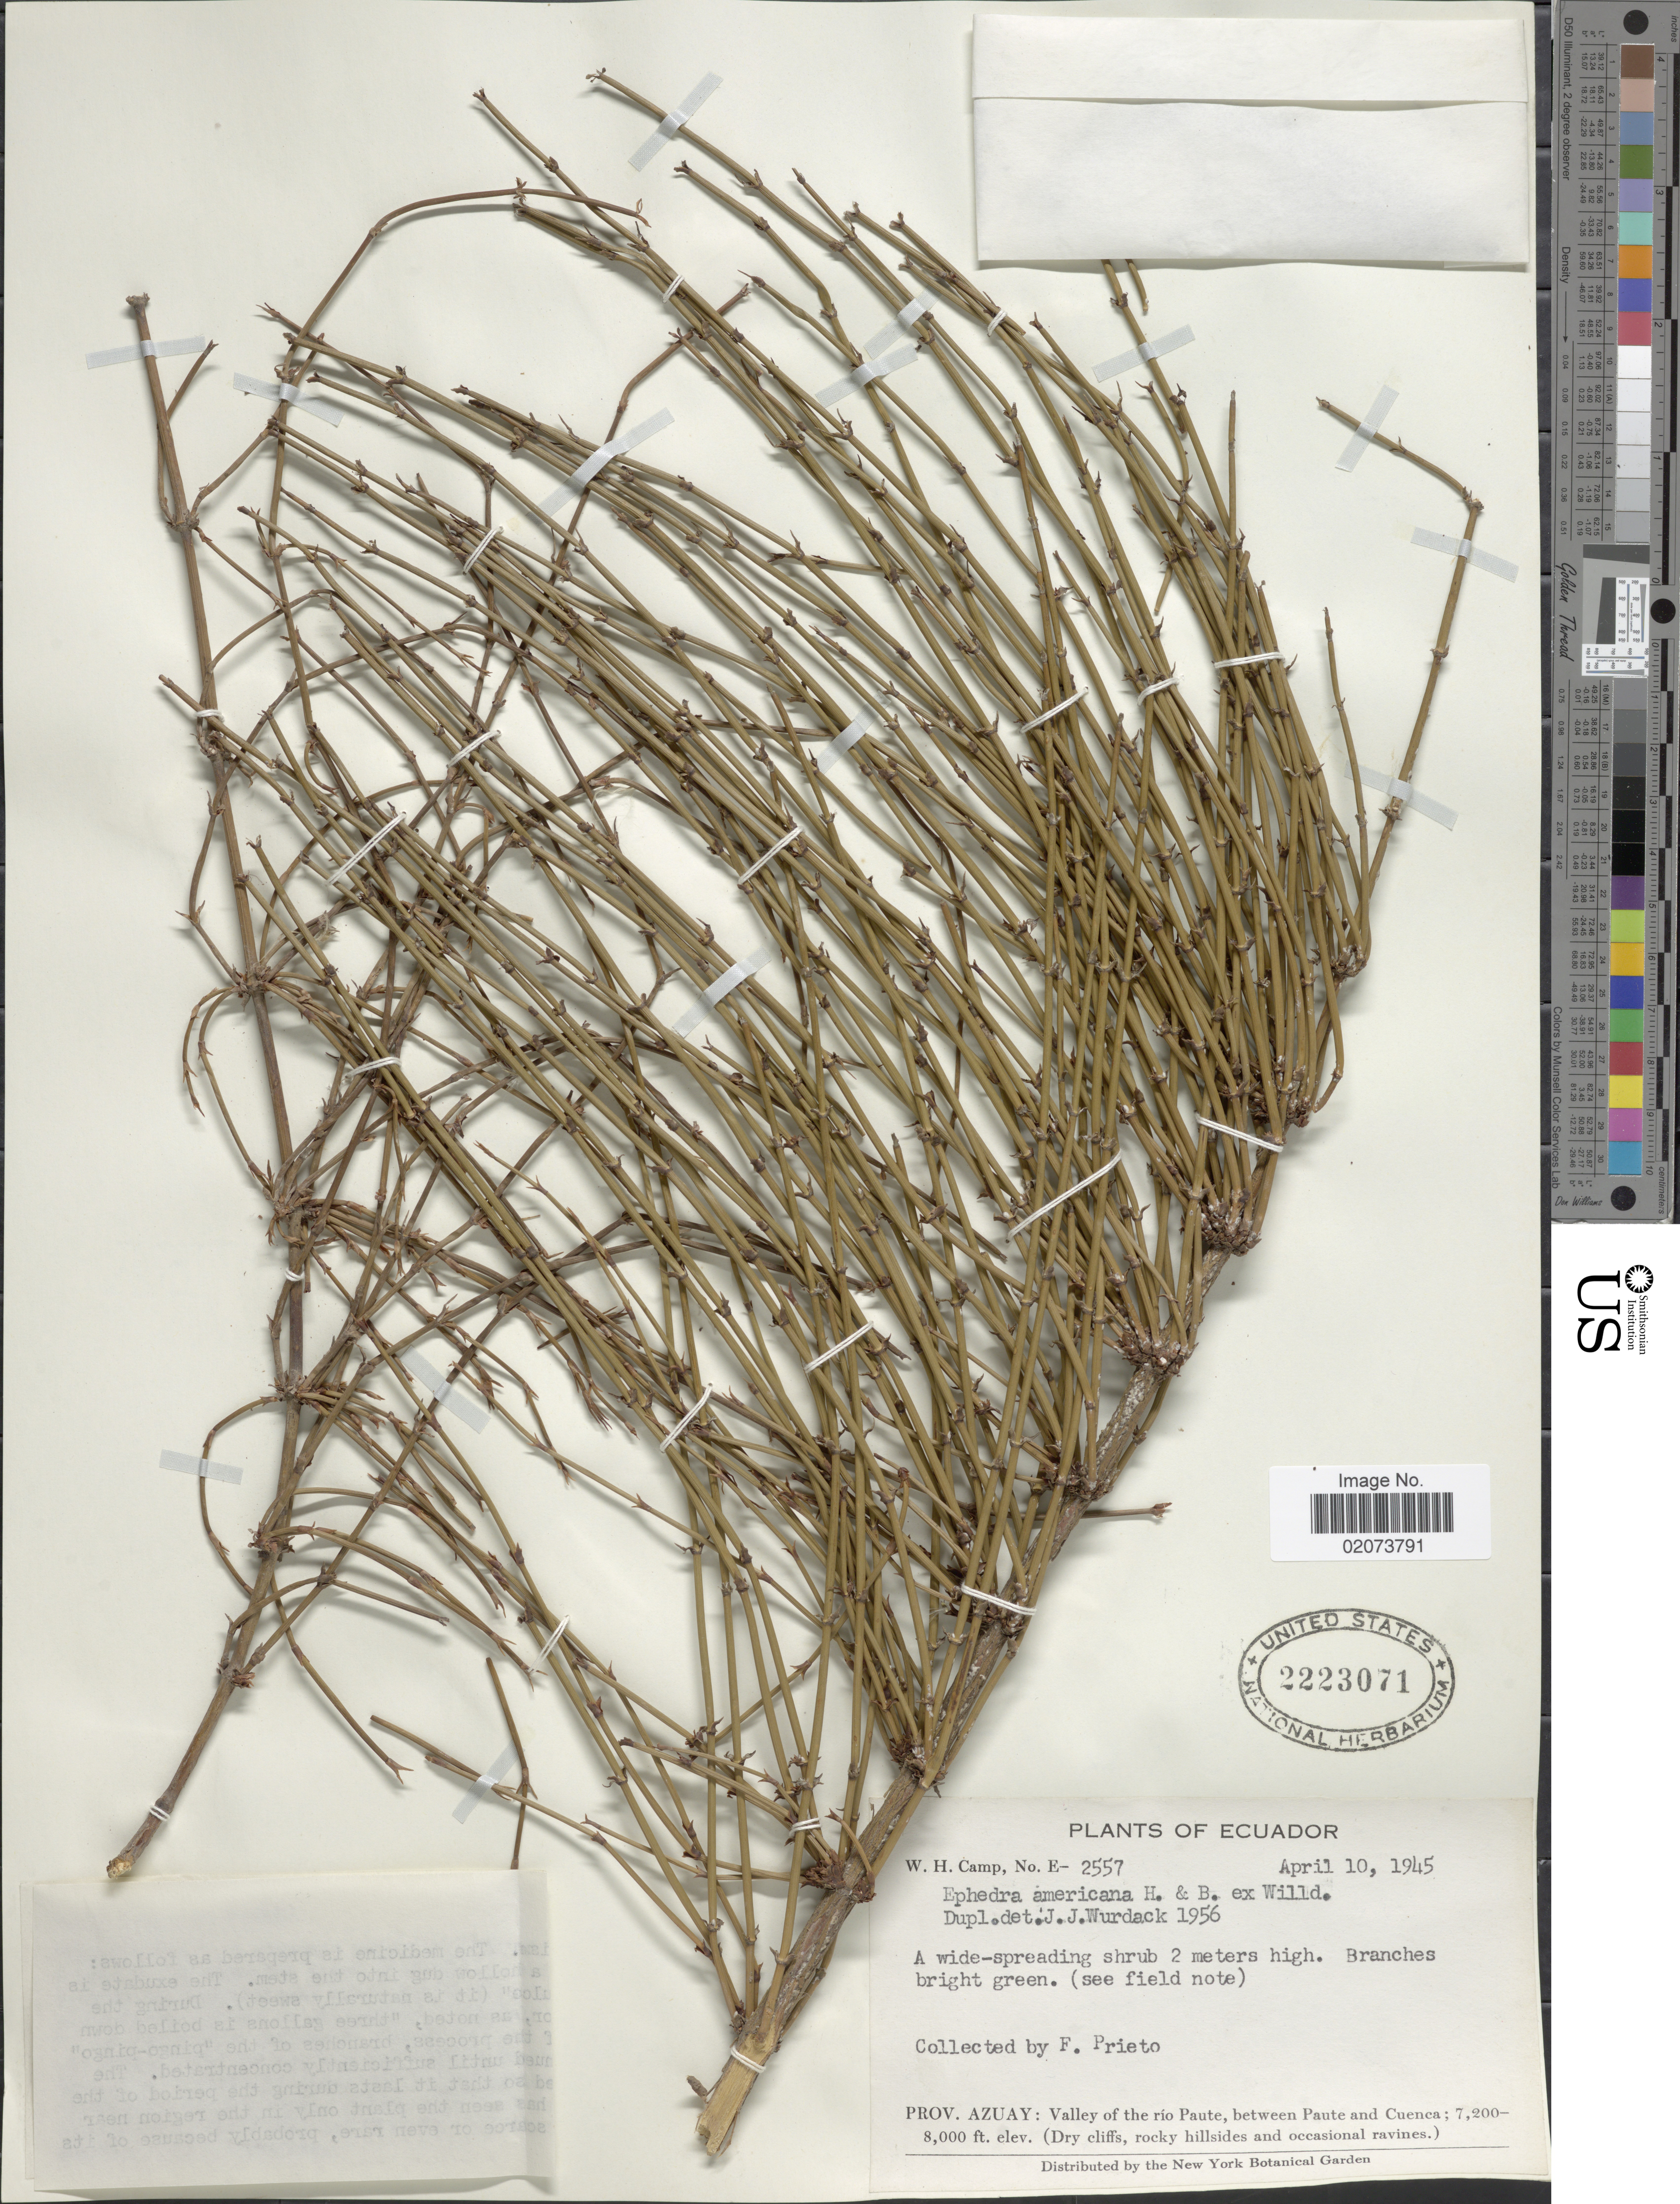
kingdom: Plantae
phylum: Tracheophyta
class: Gnetopsida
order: Ephedrales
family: Ephedraceae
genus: Ephedra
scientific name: Ephedra americana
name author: Humb. & Bonpl. ex Willd.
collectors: W. H. Camp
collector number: E-2557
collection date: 1945-04-10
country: Ecuador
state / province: Azuay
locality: Prov. Azuay: Valley of the rio Paute, between Paute and Cuenca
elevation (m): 2195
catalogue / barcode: US 2223071